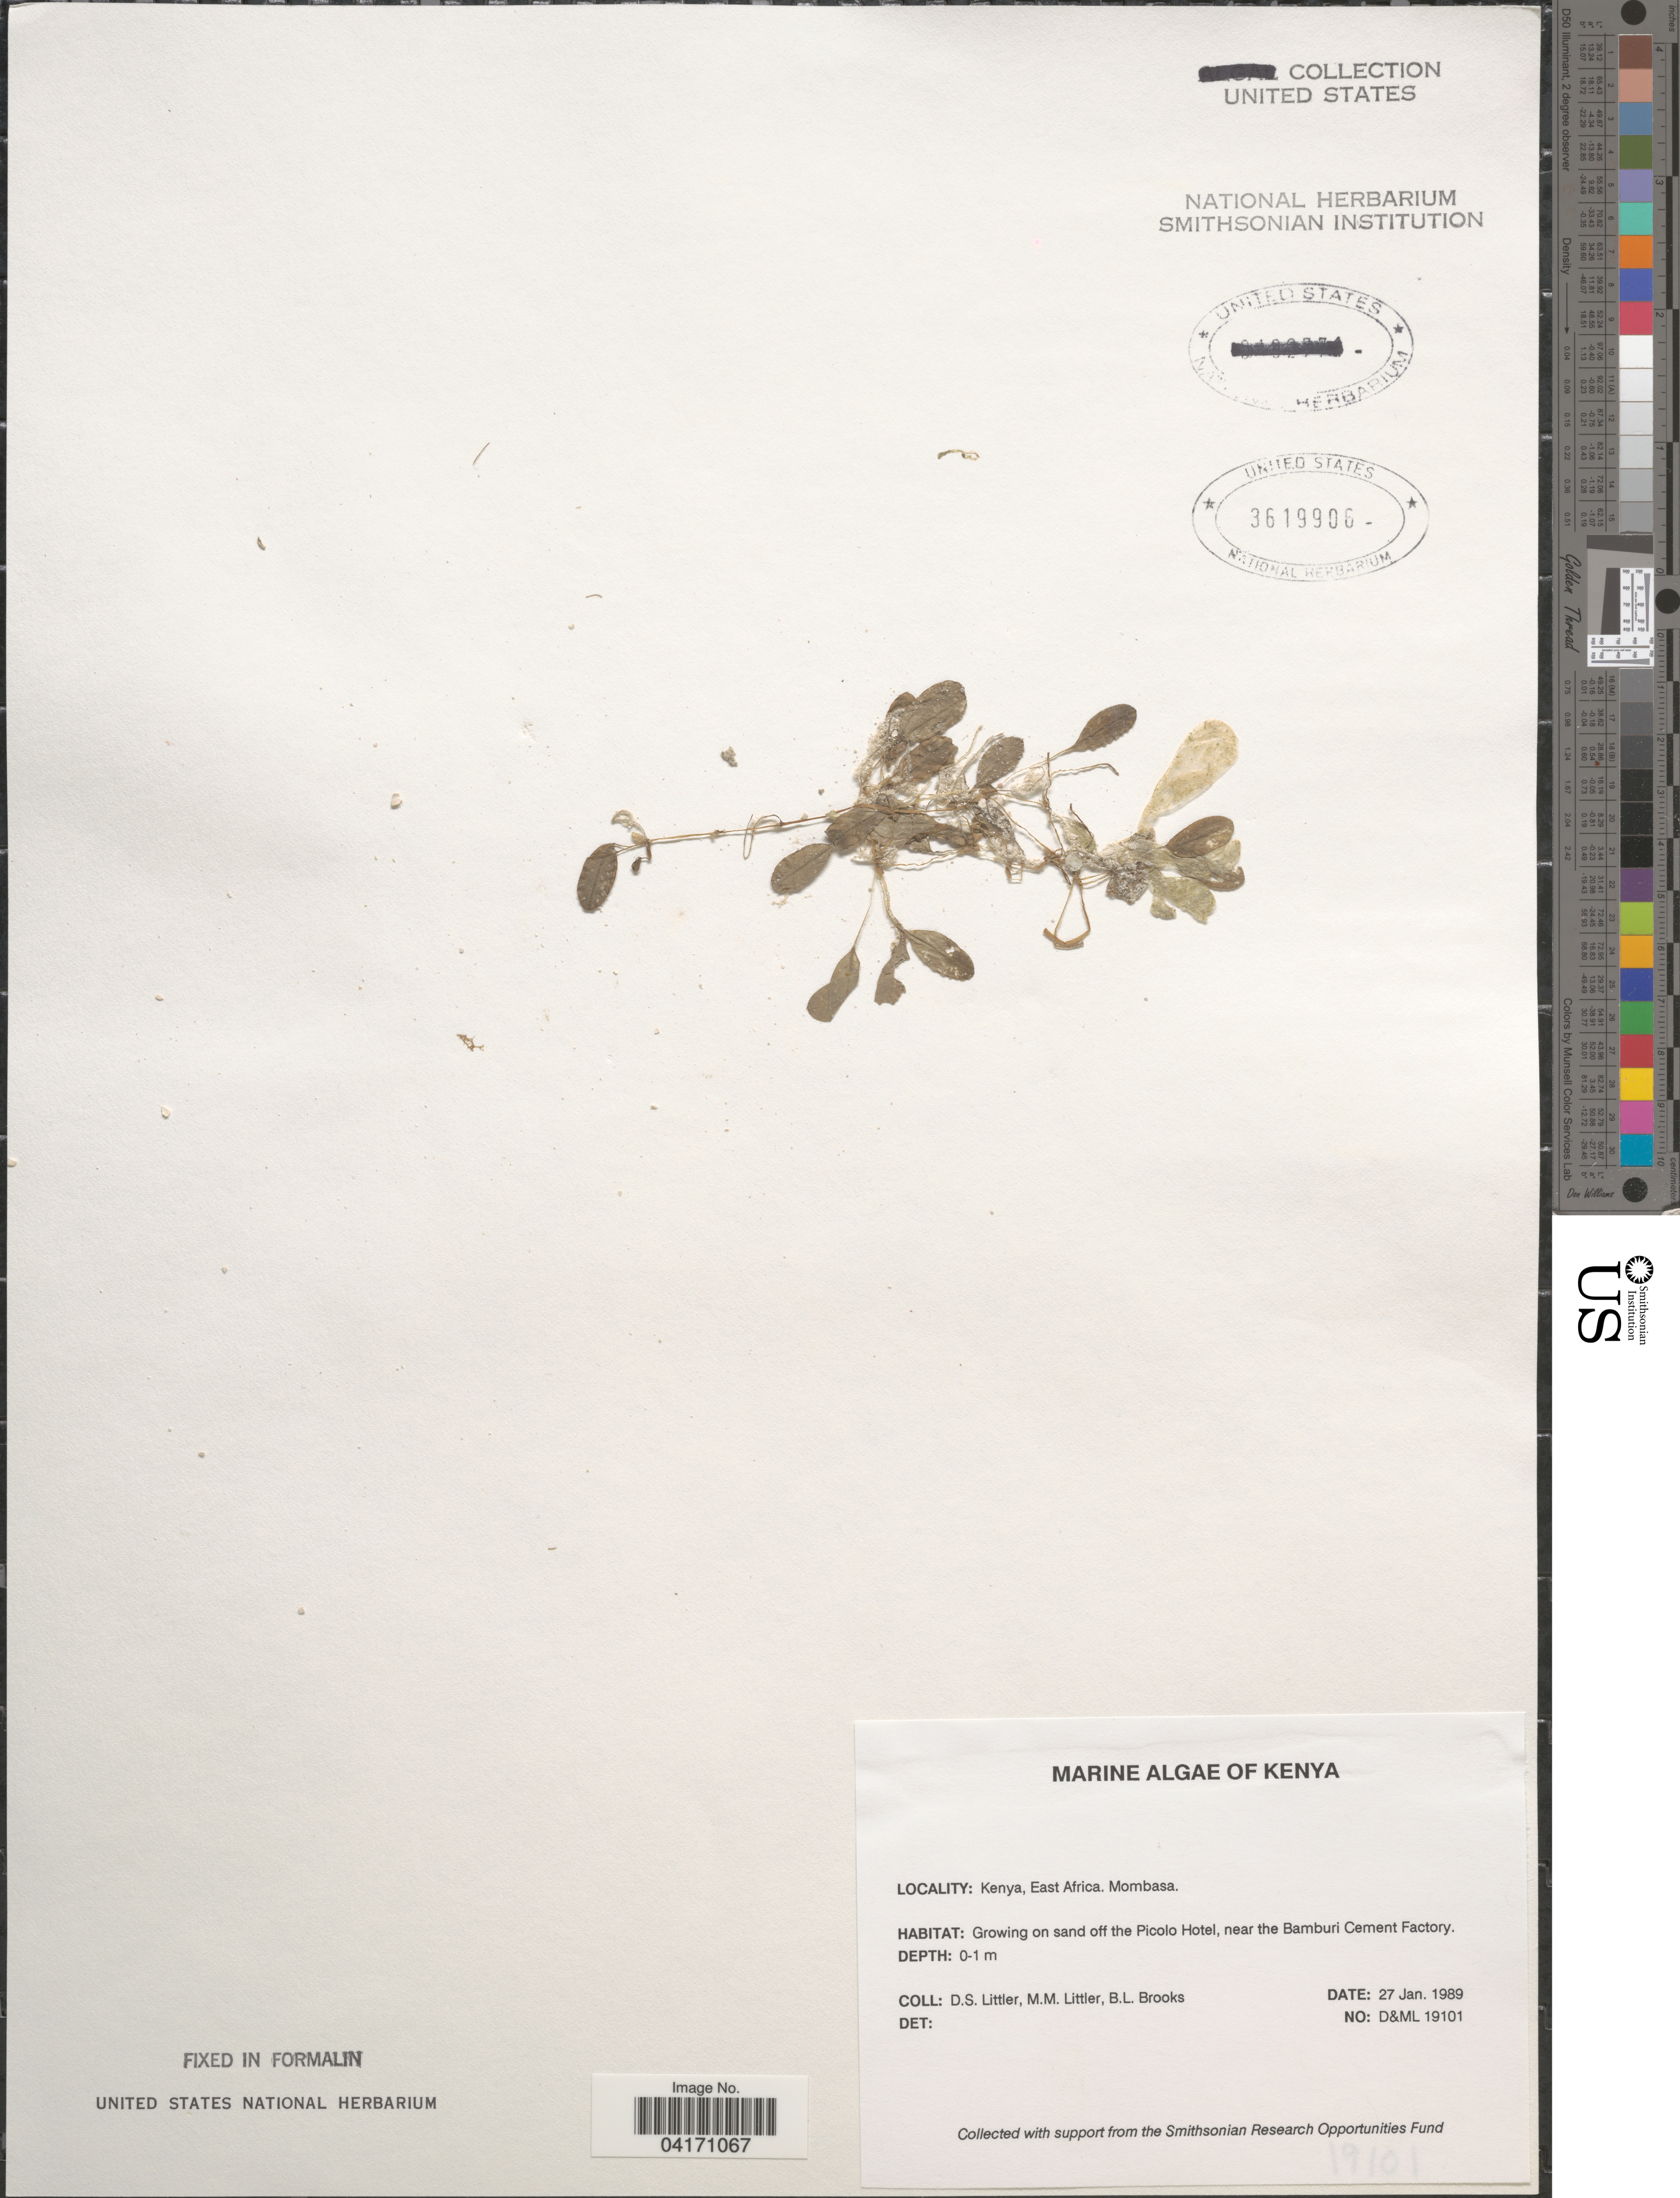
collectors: D. S. Littler & B. Brooks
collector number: D&ML19101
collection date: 1989-01-27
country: Kenya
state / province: Mombasa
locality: East Africa. Growing on sand off the Picolo Hotel, near the Bamburi Cement Factory.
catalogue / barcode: US 3619906